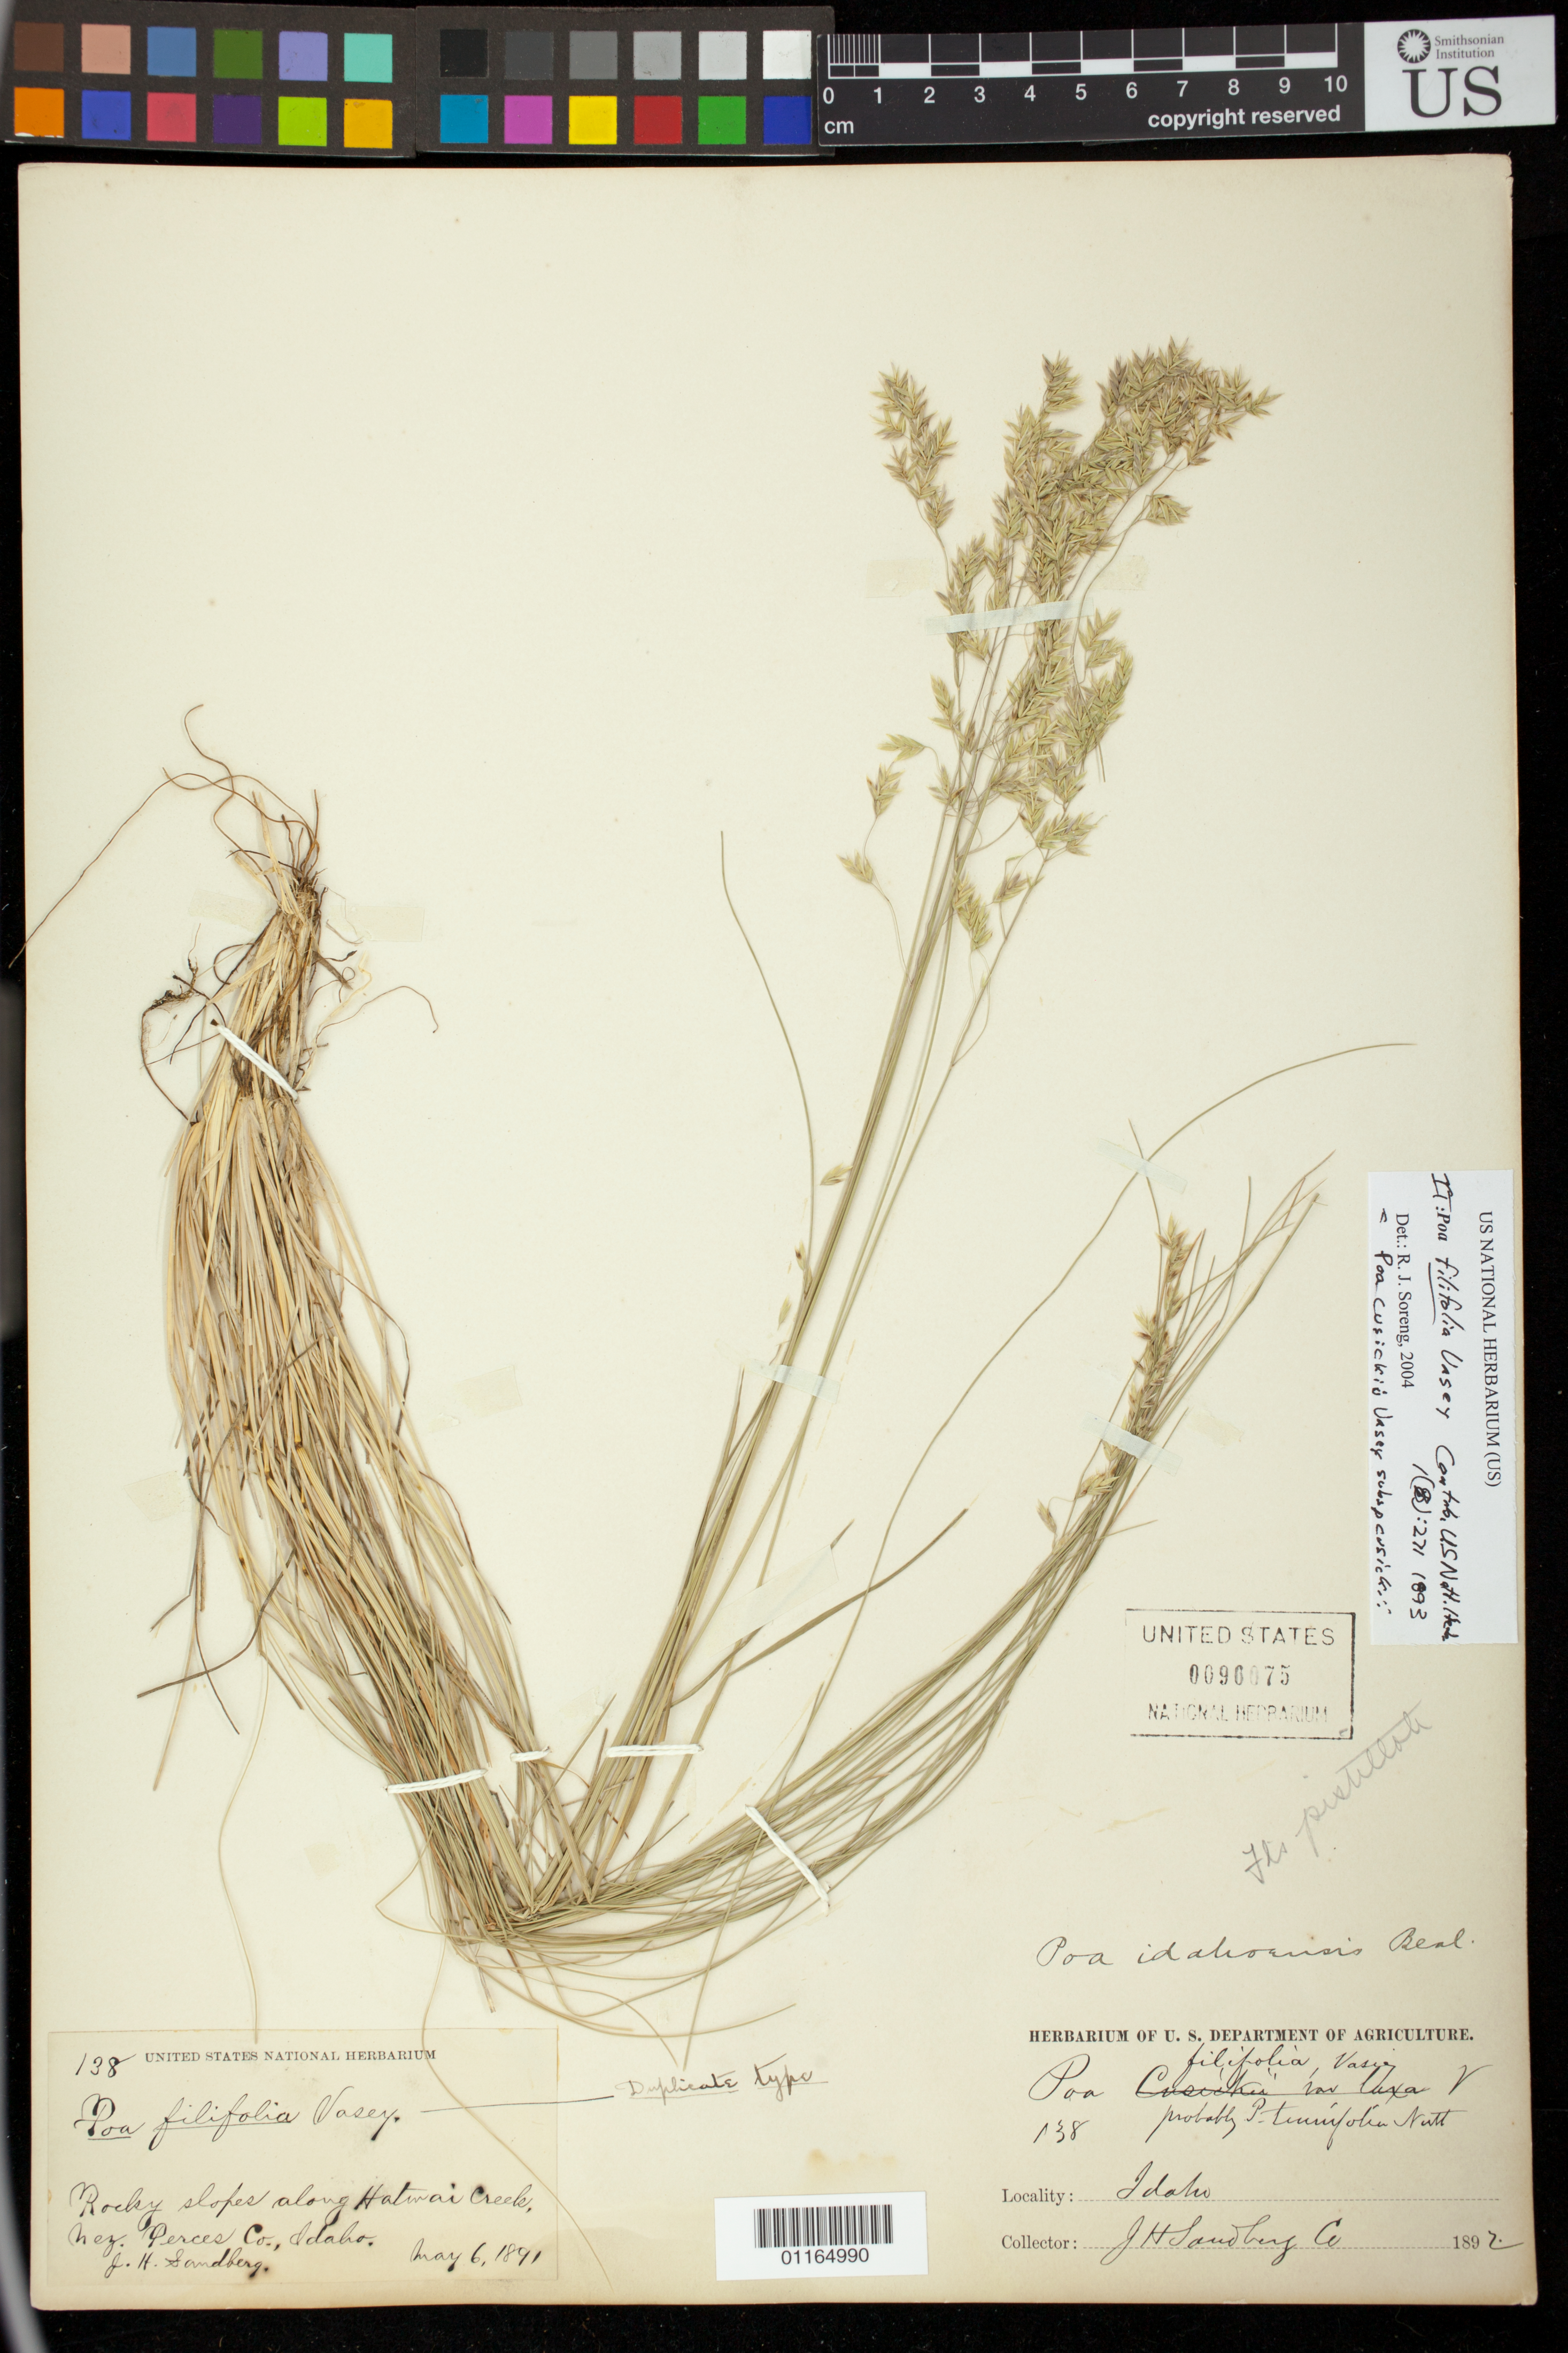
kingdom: Plantae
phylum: Tracheophyta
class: Liliopsida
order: Poales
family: Poaceae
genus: Poa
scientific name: Poa filifolia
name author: Vasey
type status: Type Collection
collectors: J. H. Sandberg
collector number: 138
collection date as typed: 06 May 1892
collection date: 1892-05-06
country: United States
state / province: Idaho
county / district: Nez Perce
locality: Rocky slopes, Hatwai Creek, Nez Perces Co., Idaho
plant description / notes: Protologue, "Type specimen collected by J.H. Sandberg on rocky banks of Hatwai Creek, Nez Perces County, Idaho, in 1892 (No. 138)...." US has 3 sheets apparently matching this citation (all annotated by Vasey?) although there is some confusion as to the date among the labels. This specimen (USNH 90075) annotated by Soreng (204) as "isotype"; USNH 556823 was cited by sheet number as "holotype" by Soreng (1991, Syst. Bot. 16: 518).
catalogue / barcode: US 90075